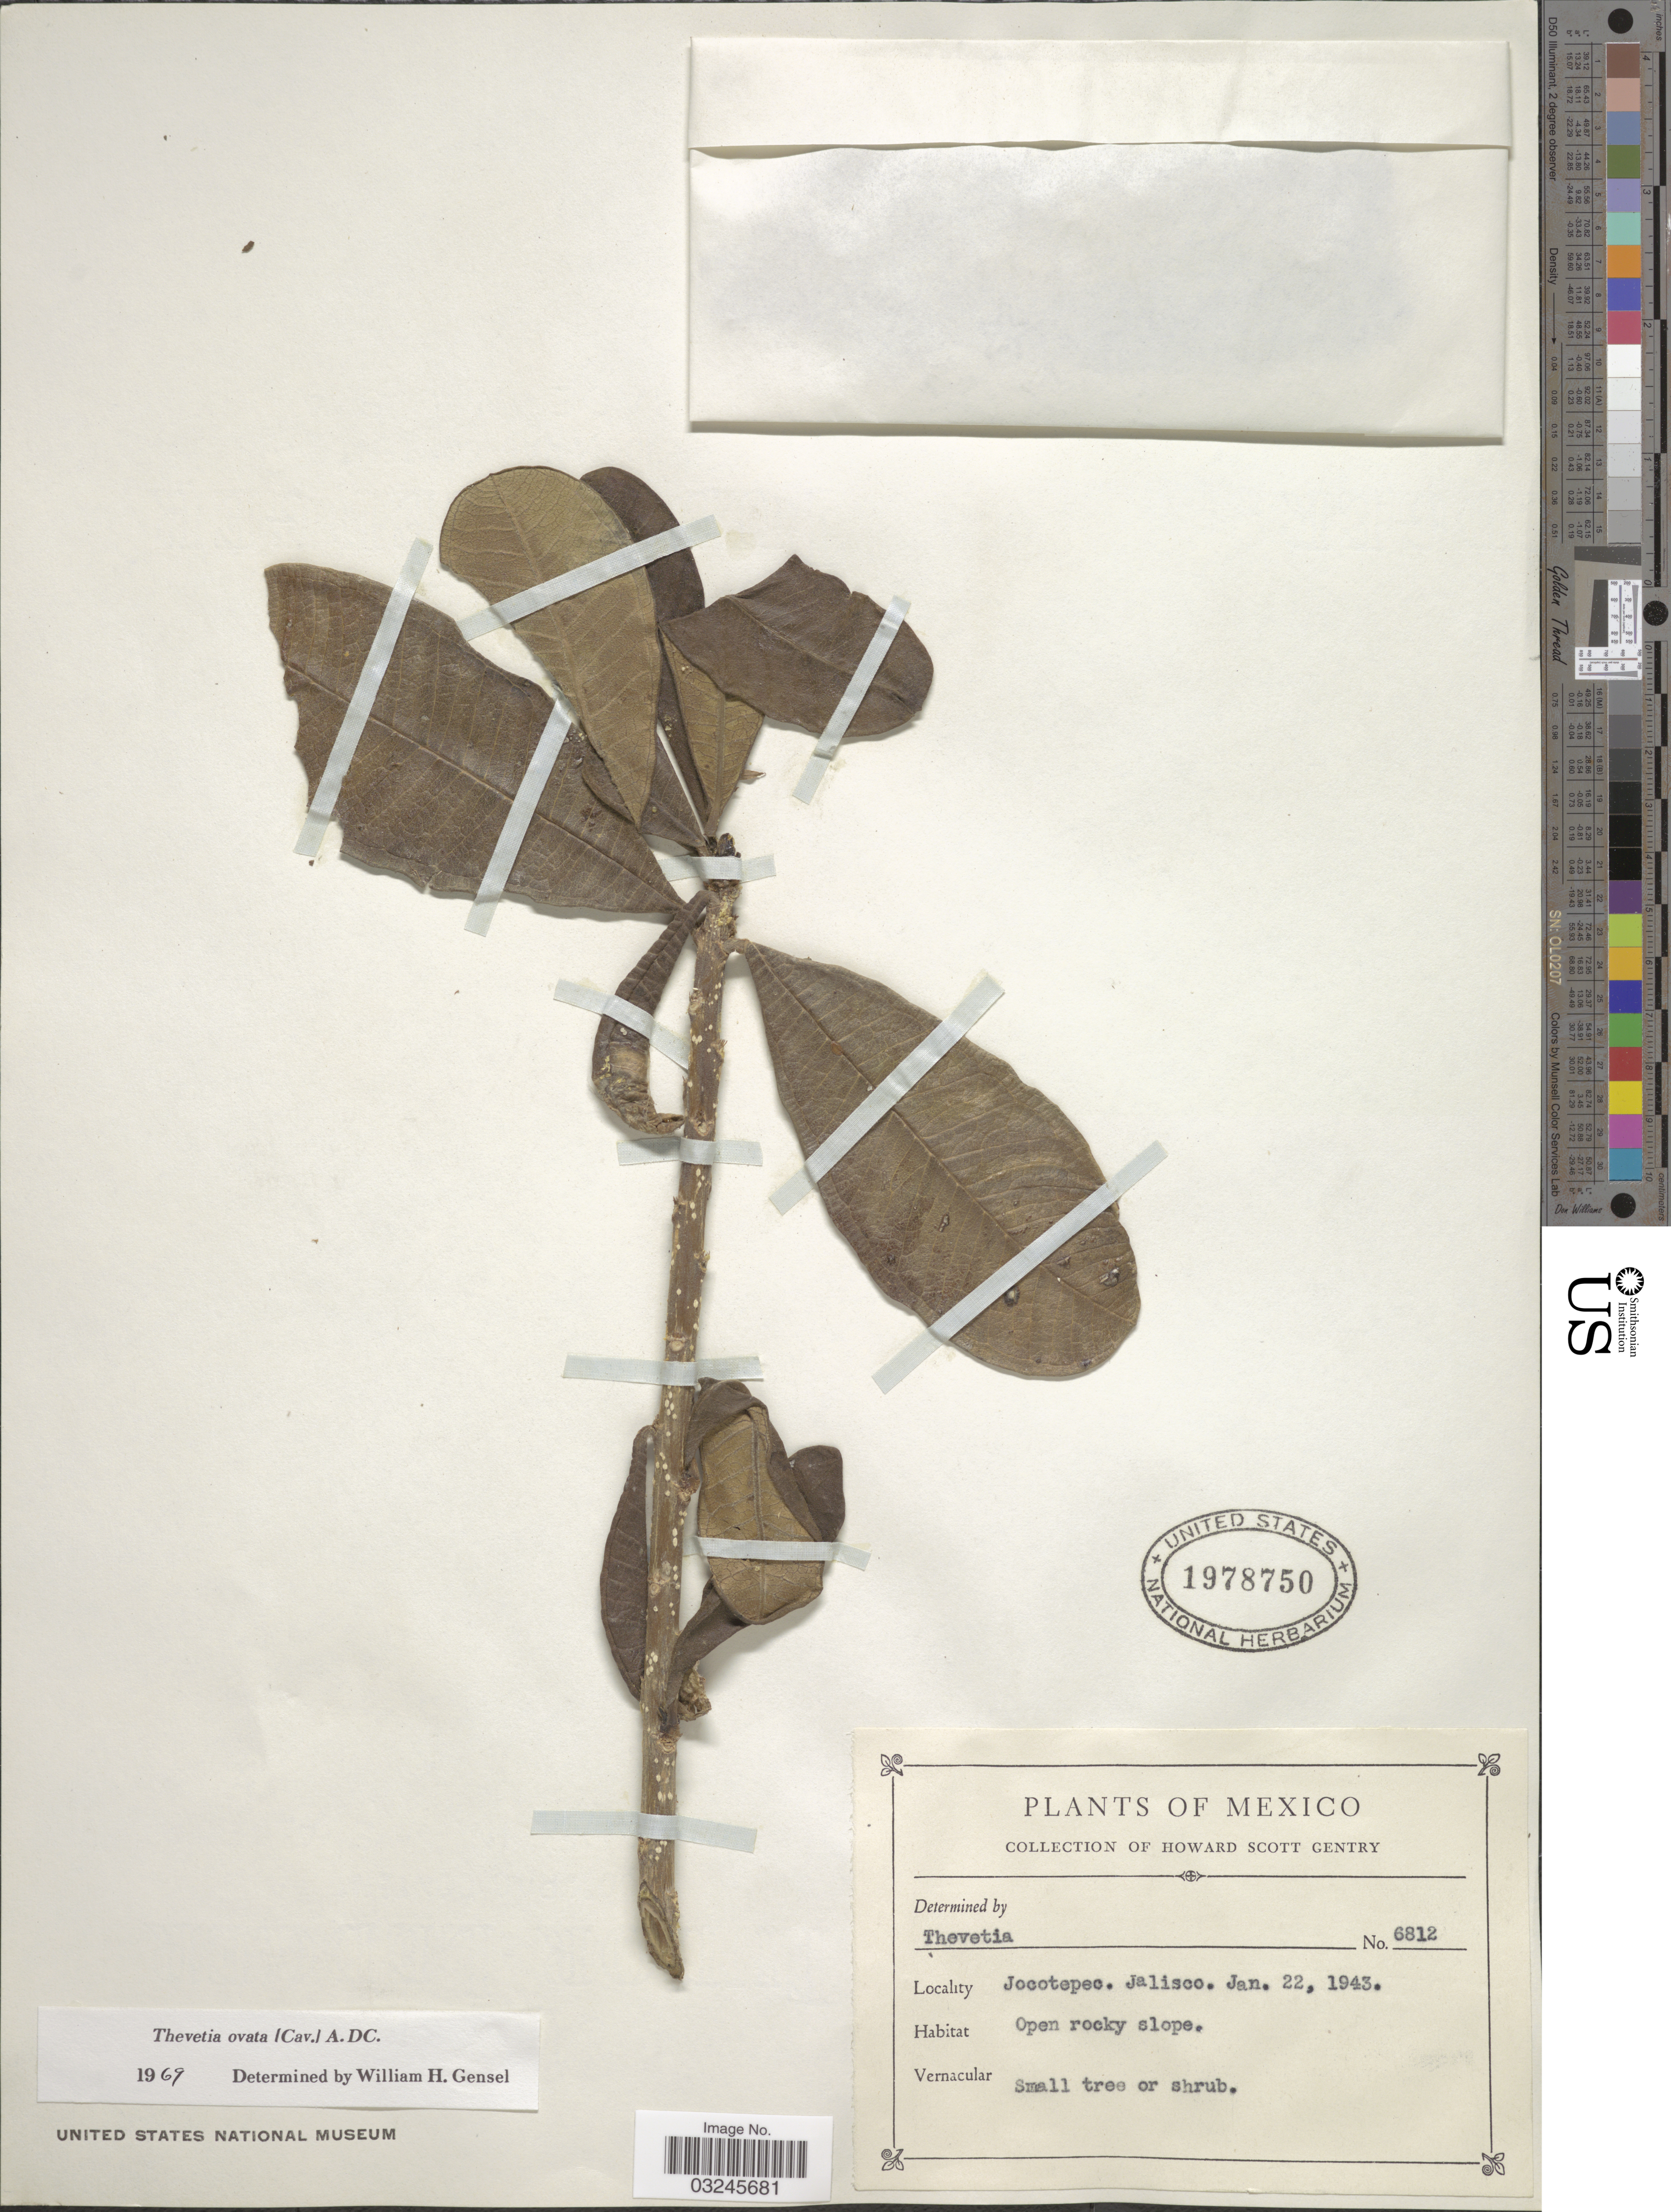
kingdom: Plantae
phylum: Tracheophyta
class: Magnoliopsida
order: Gentianales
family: Apocynaceae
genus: Thevetia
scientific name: Thevetia ovata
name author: (Cav.) A. DC.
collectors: H. S. Gentry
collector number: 6812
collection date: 1943-01-22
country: Mexico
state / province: Jalisco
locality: Jocotepec, Jalisco.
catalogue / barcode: US 1978750